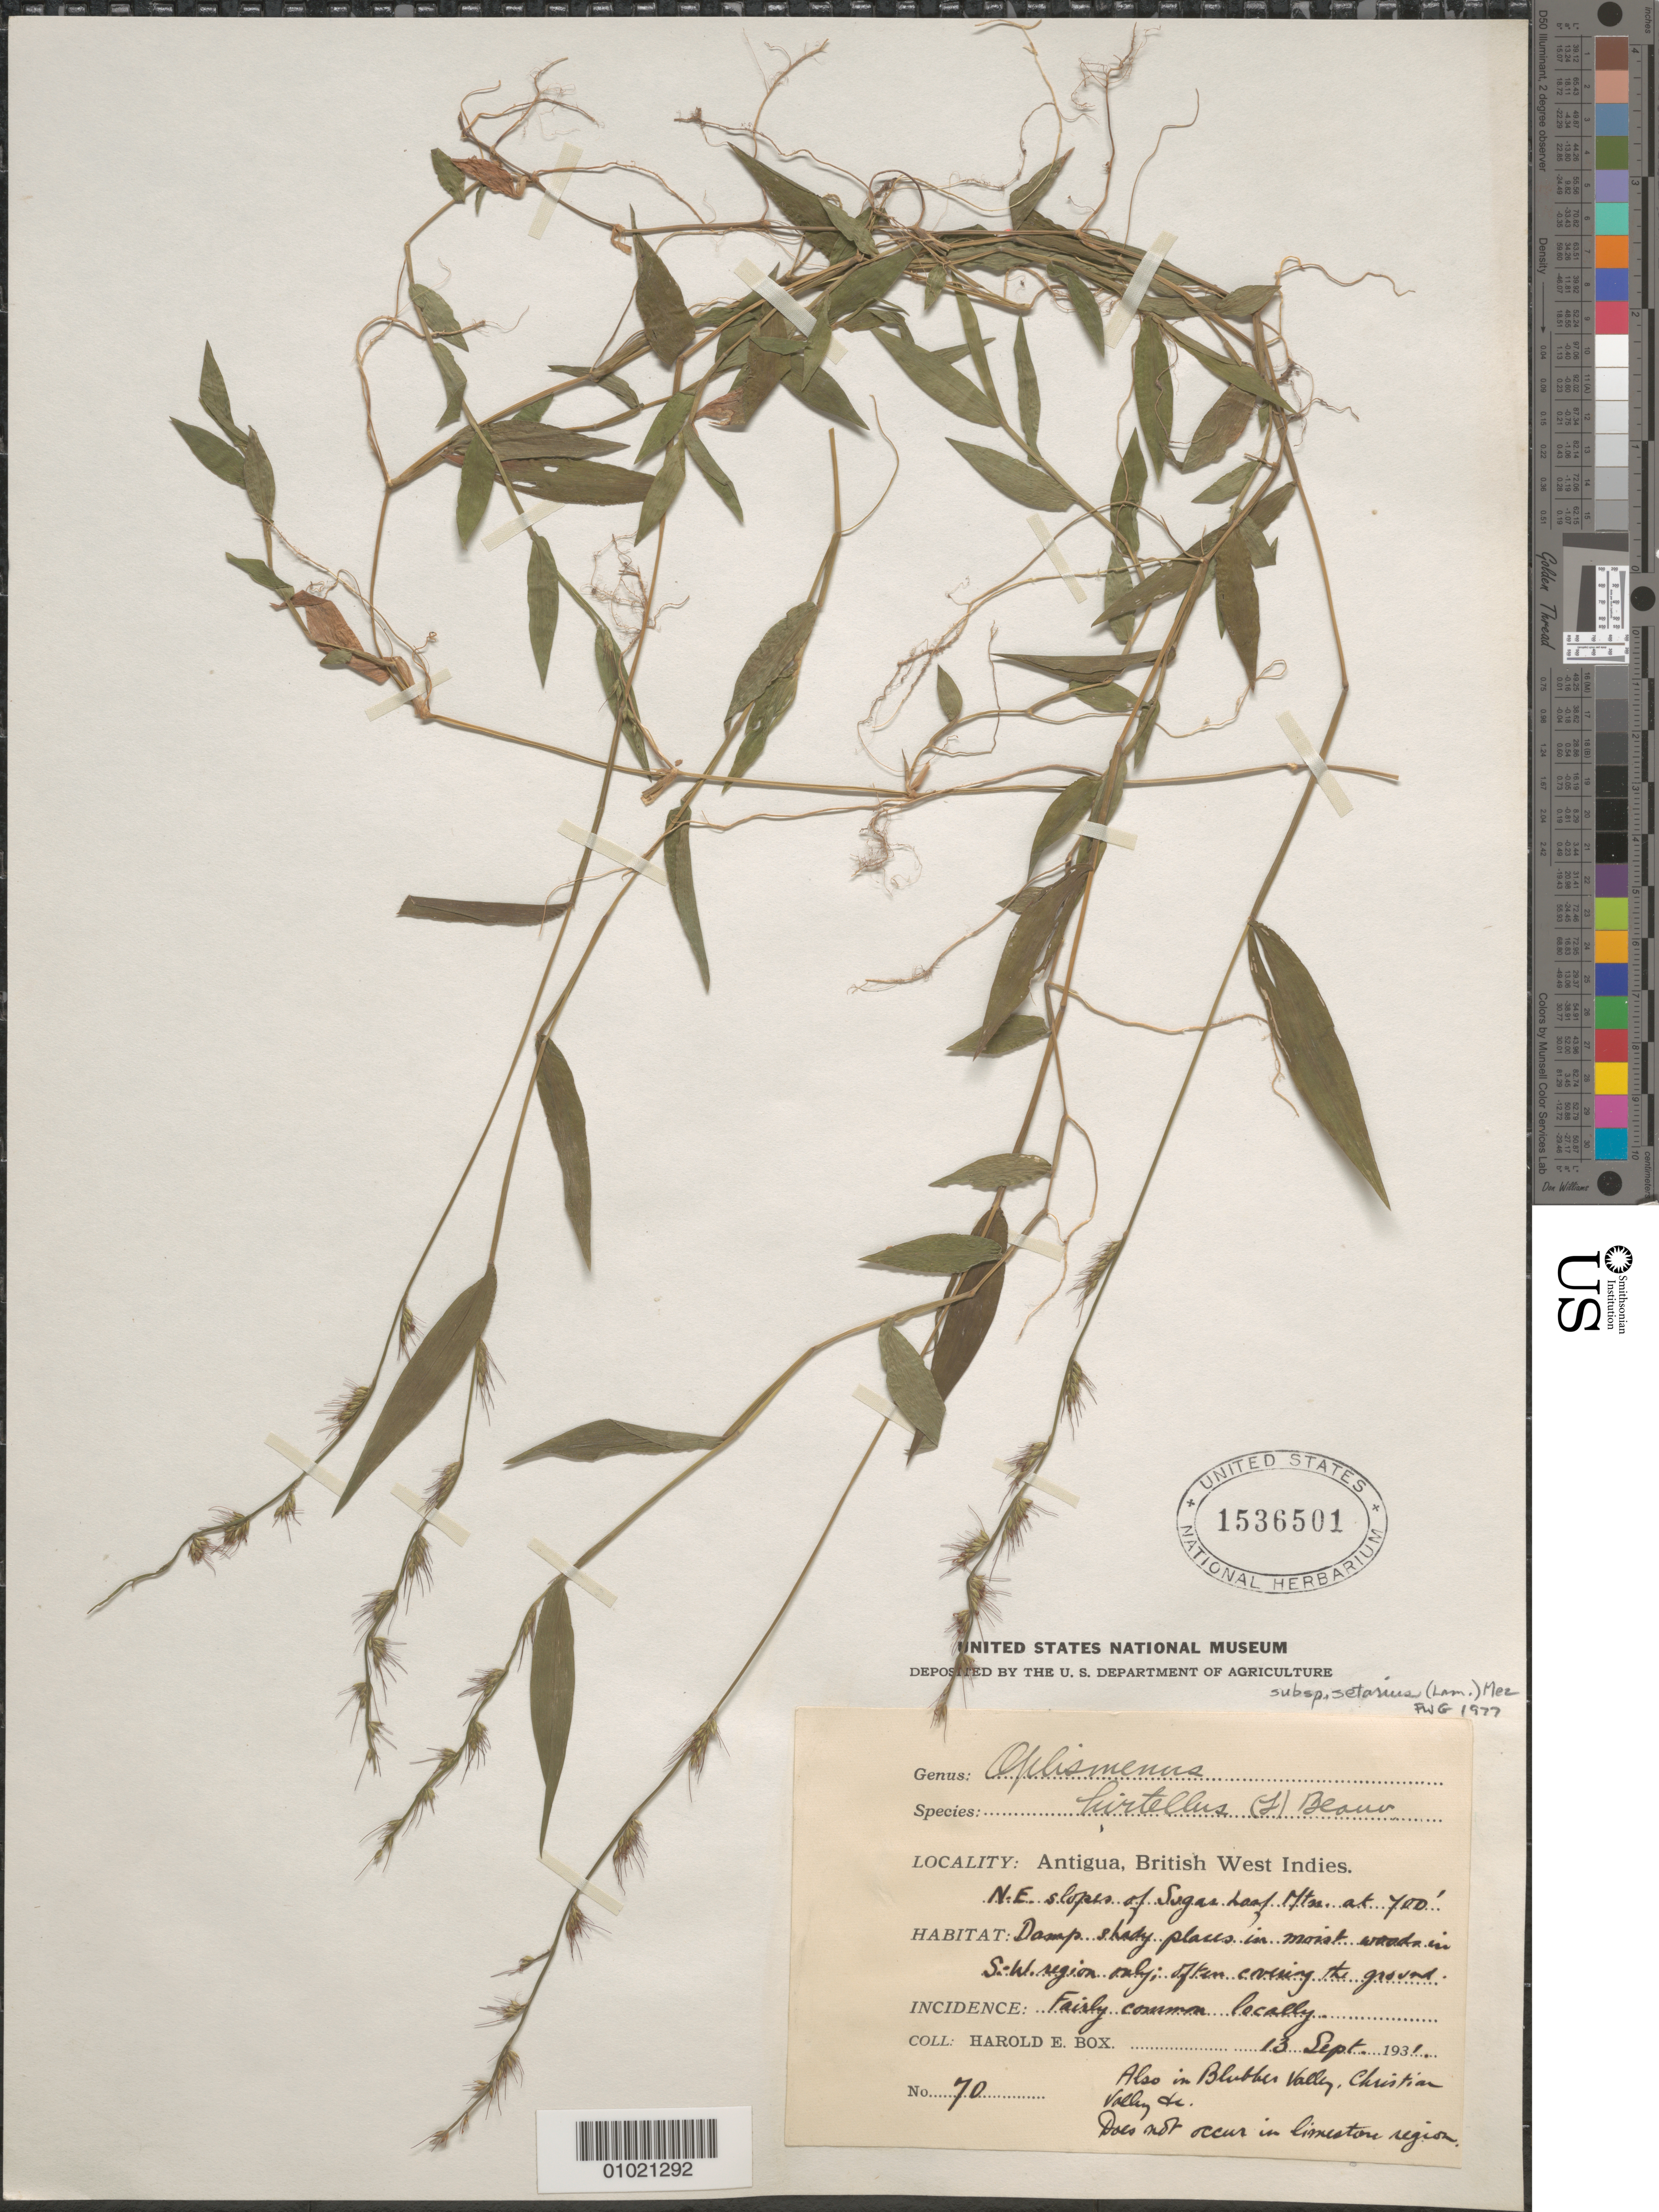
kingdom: Plantae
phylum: Tracheophyta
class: Liliopsida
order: Poales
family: Poaceae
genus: Oplismenus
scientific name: Oplismenus hirtellus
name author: (L.) P. Beauv.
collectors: H. E. Box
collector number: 70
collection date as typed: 13 Sep 1931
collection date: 1931-09-13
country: Antigua and Barbuda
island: Antigua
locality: NE slopes of Sugar Load Mt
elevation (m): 213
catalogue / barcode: US 1536501